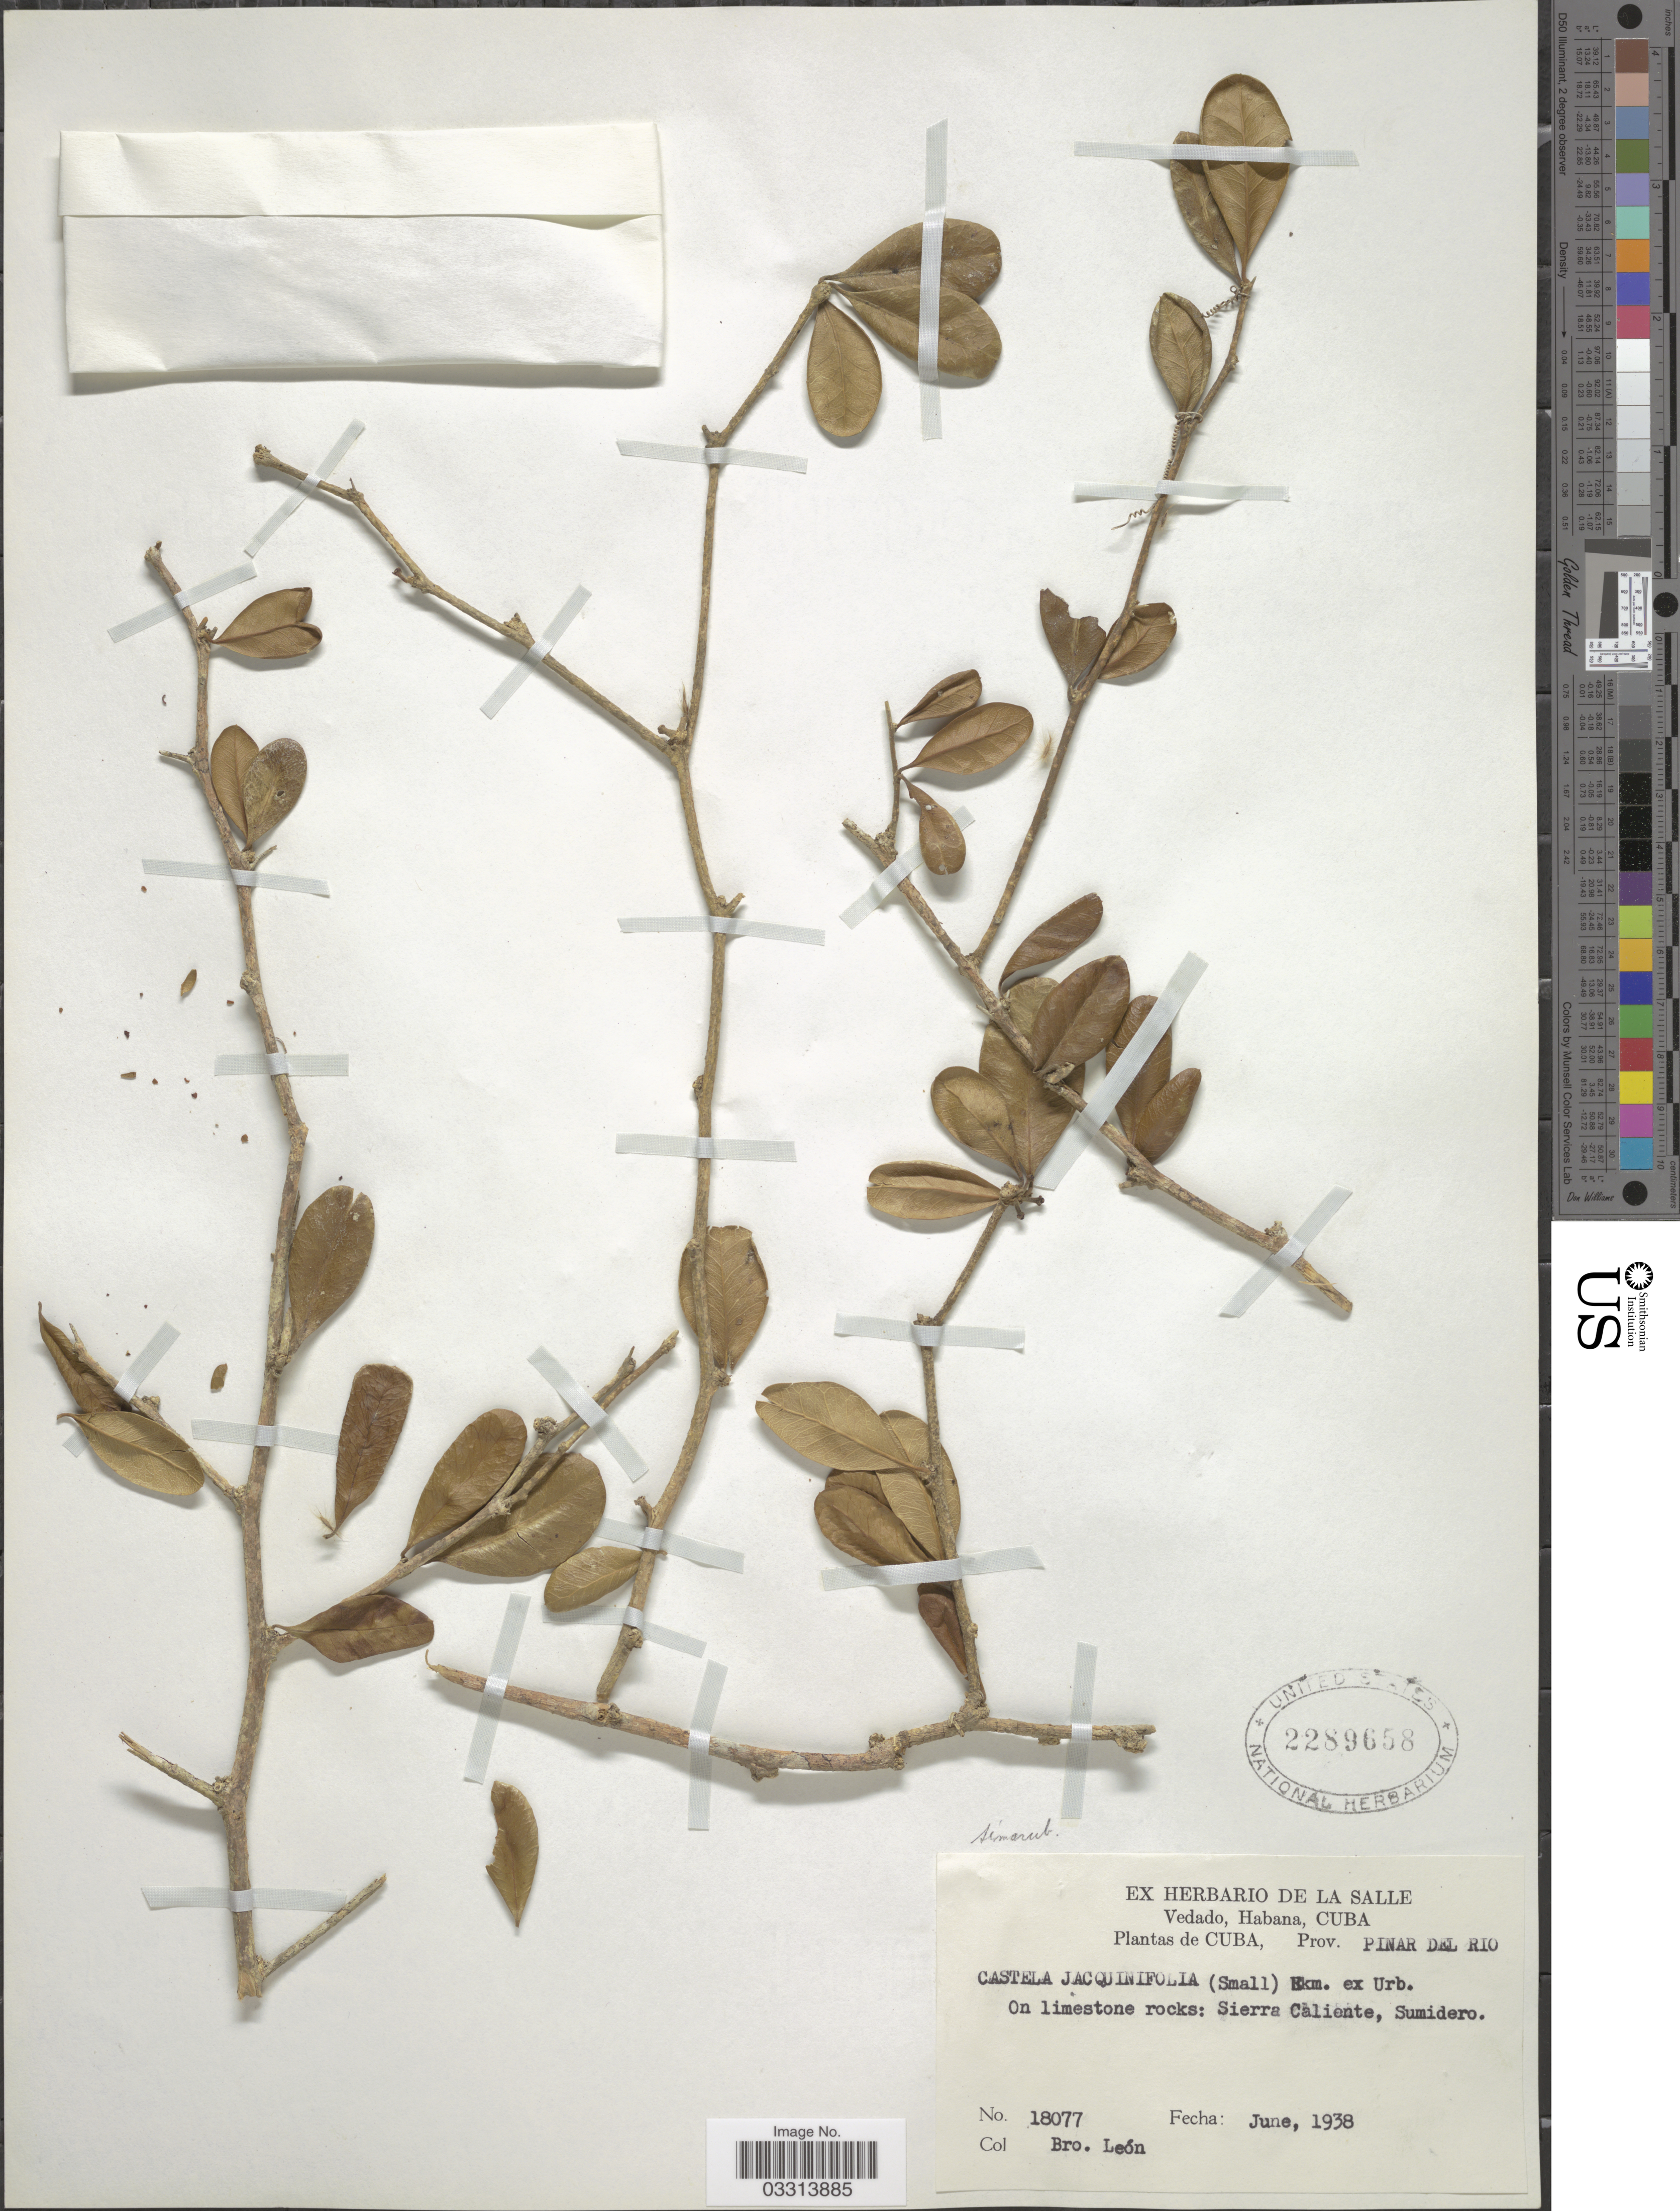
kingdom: Plantae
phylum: Tracheophyta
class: Magnoliopsida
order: Sapindales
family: Simaroubaceae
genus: Castela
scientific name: Castela jacquiniifolia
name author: (Small) ex Urb.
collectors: Bro. León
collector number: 18077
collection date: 1938-06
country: Cuba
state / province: Pinar del Río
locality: Sierra Caliente, Sumidero.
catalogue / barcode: US 2289658